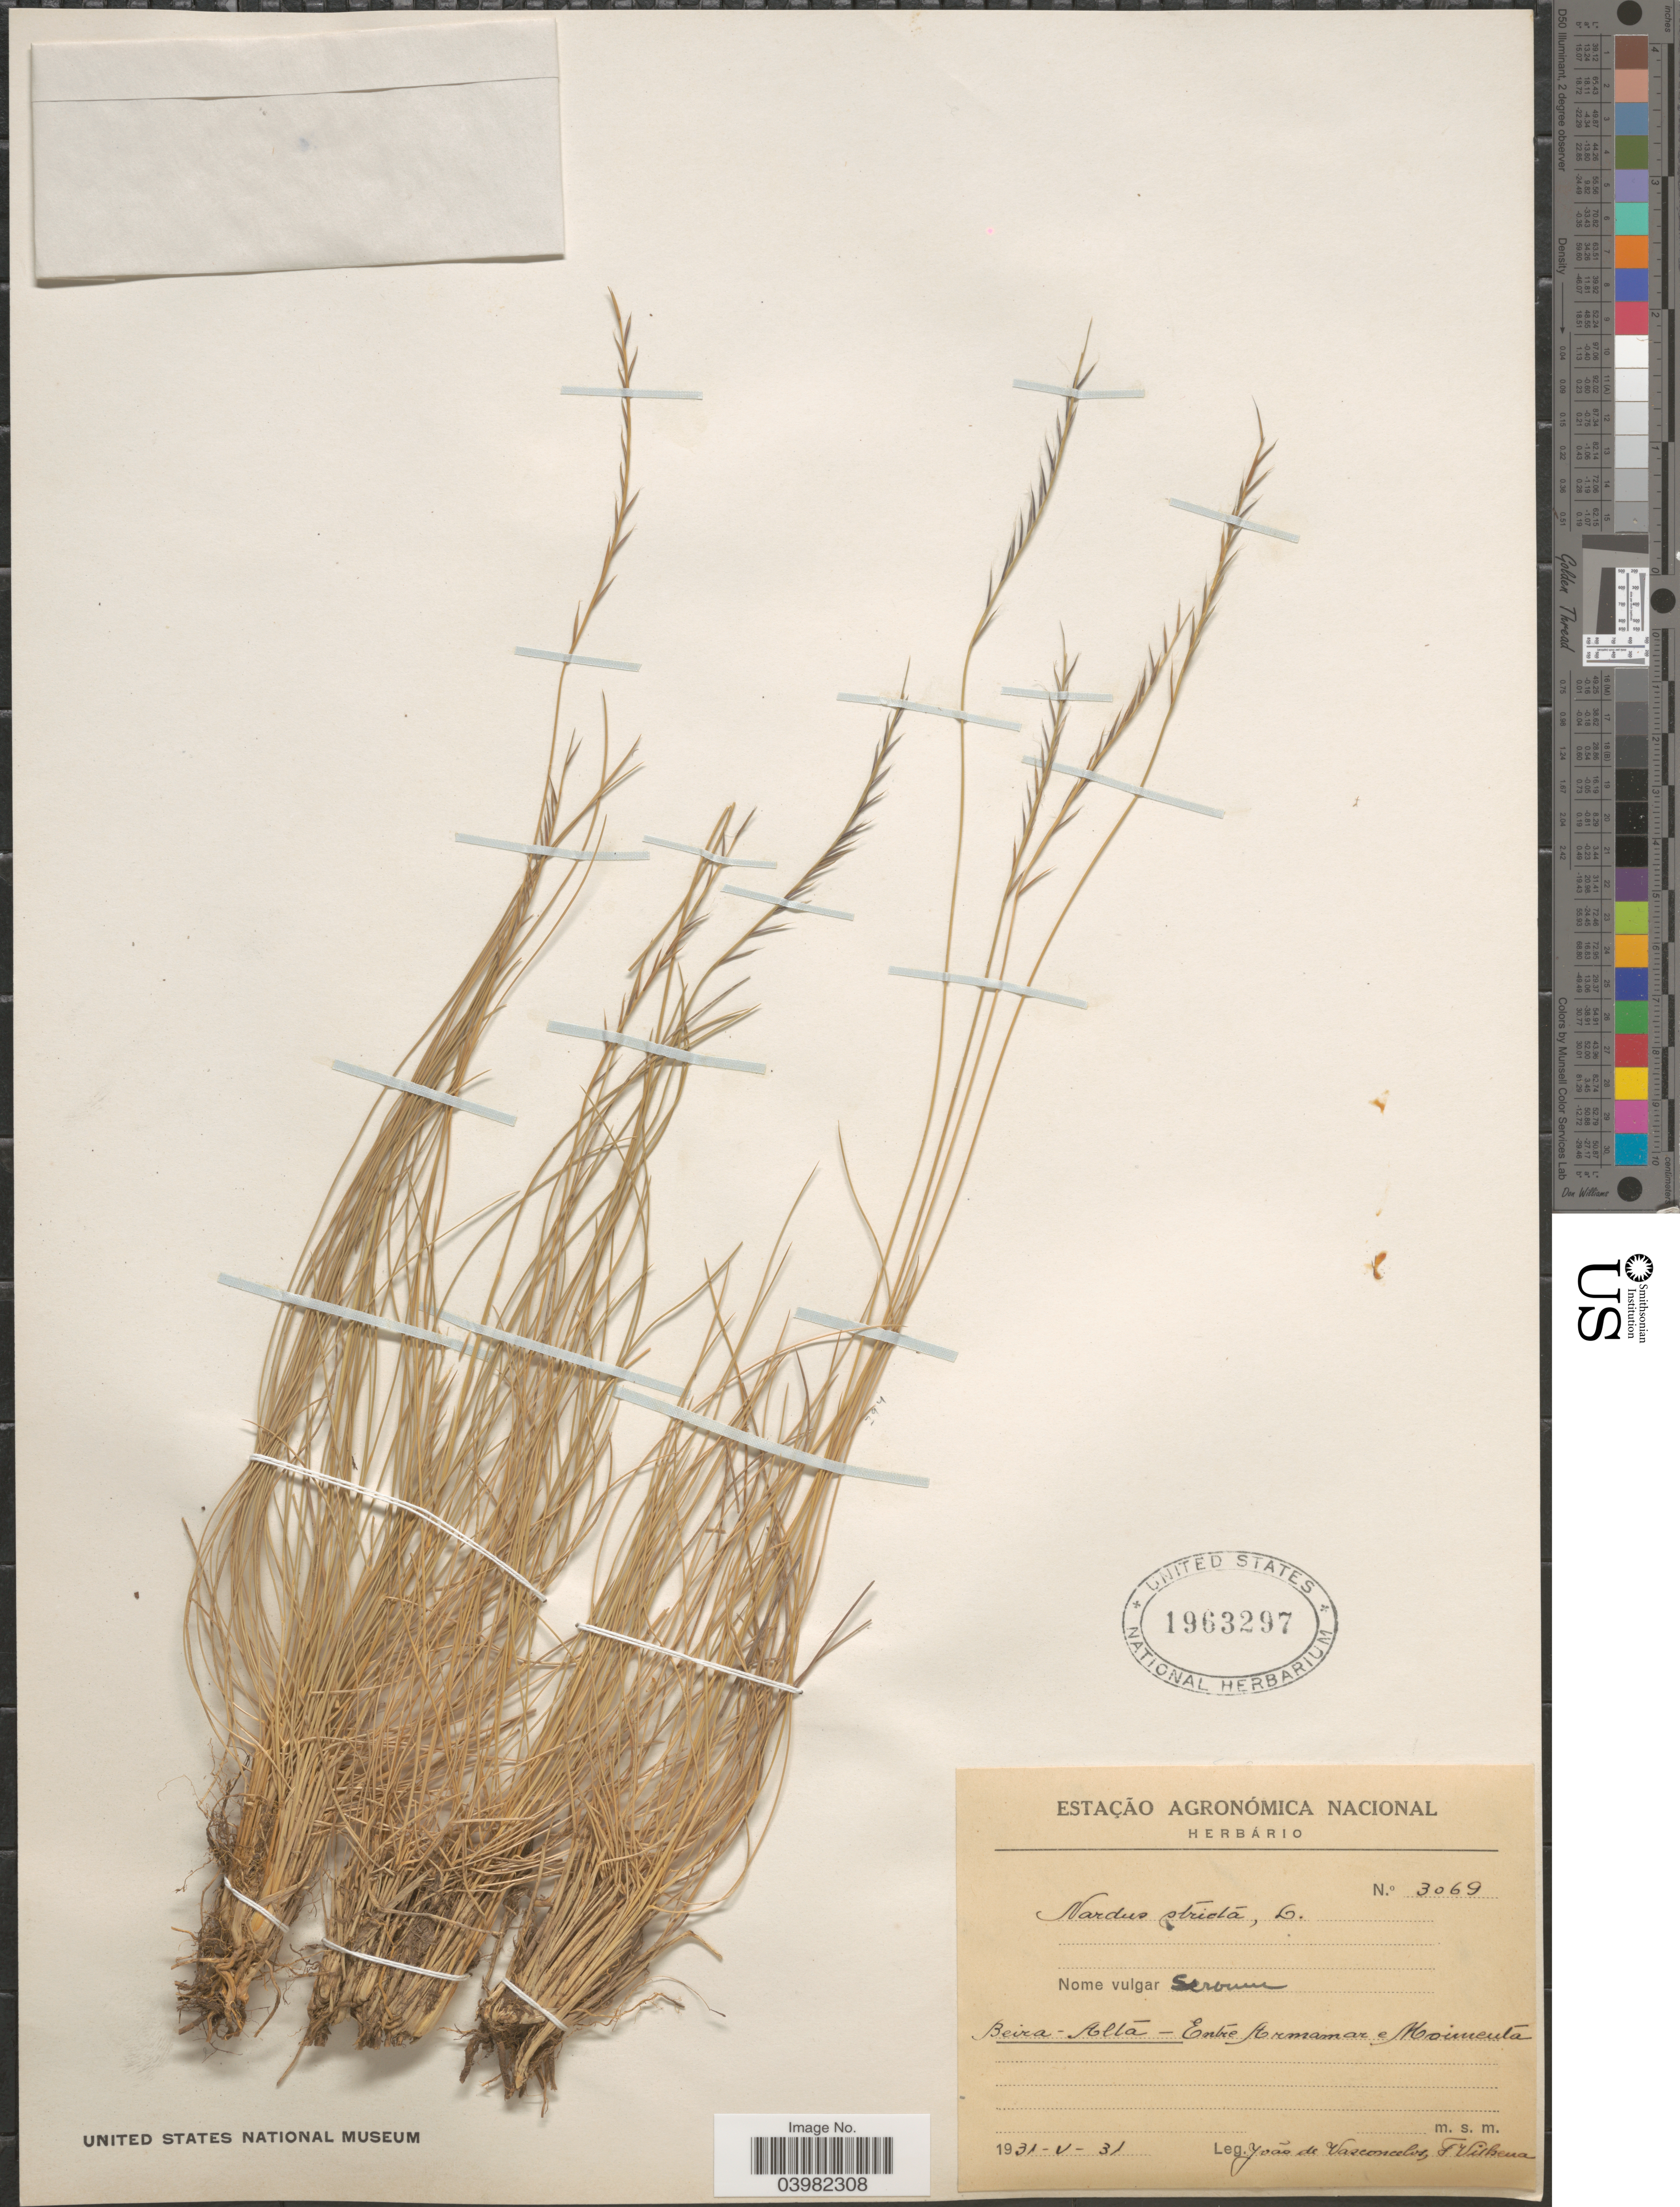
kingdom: Plantae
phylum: Tracheophyta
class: Liliopsida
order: Poales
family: Poaceae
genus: Nardus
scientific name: Nardus stricta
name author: L.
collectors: J. Vasconcelos & F. Vilhena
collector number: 3069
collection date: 1931-05-31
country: Portugal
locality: Beira-Alta- Entre Armamar e Moimenta.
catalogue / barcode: US 1963297